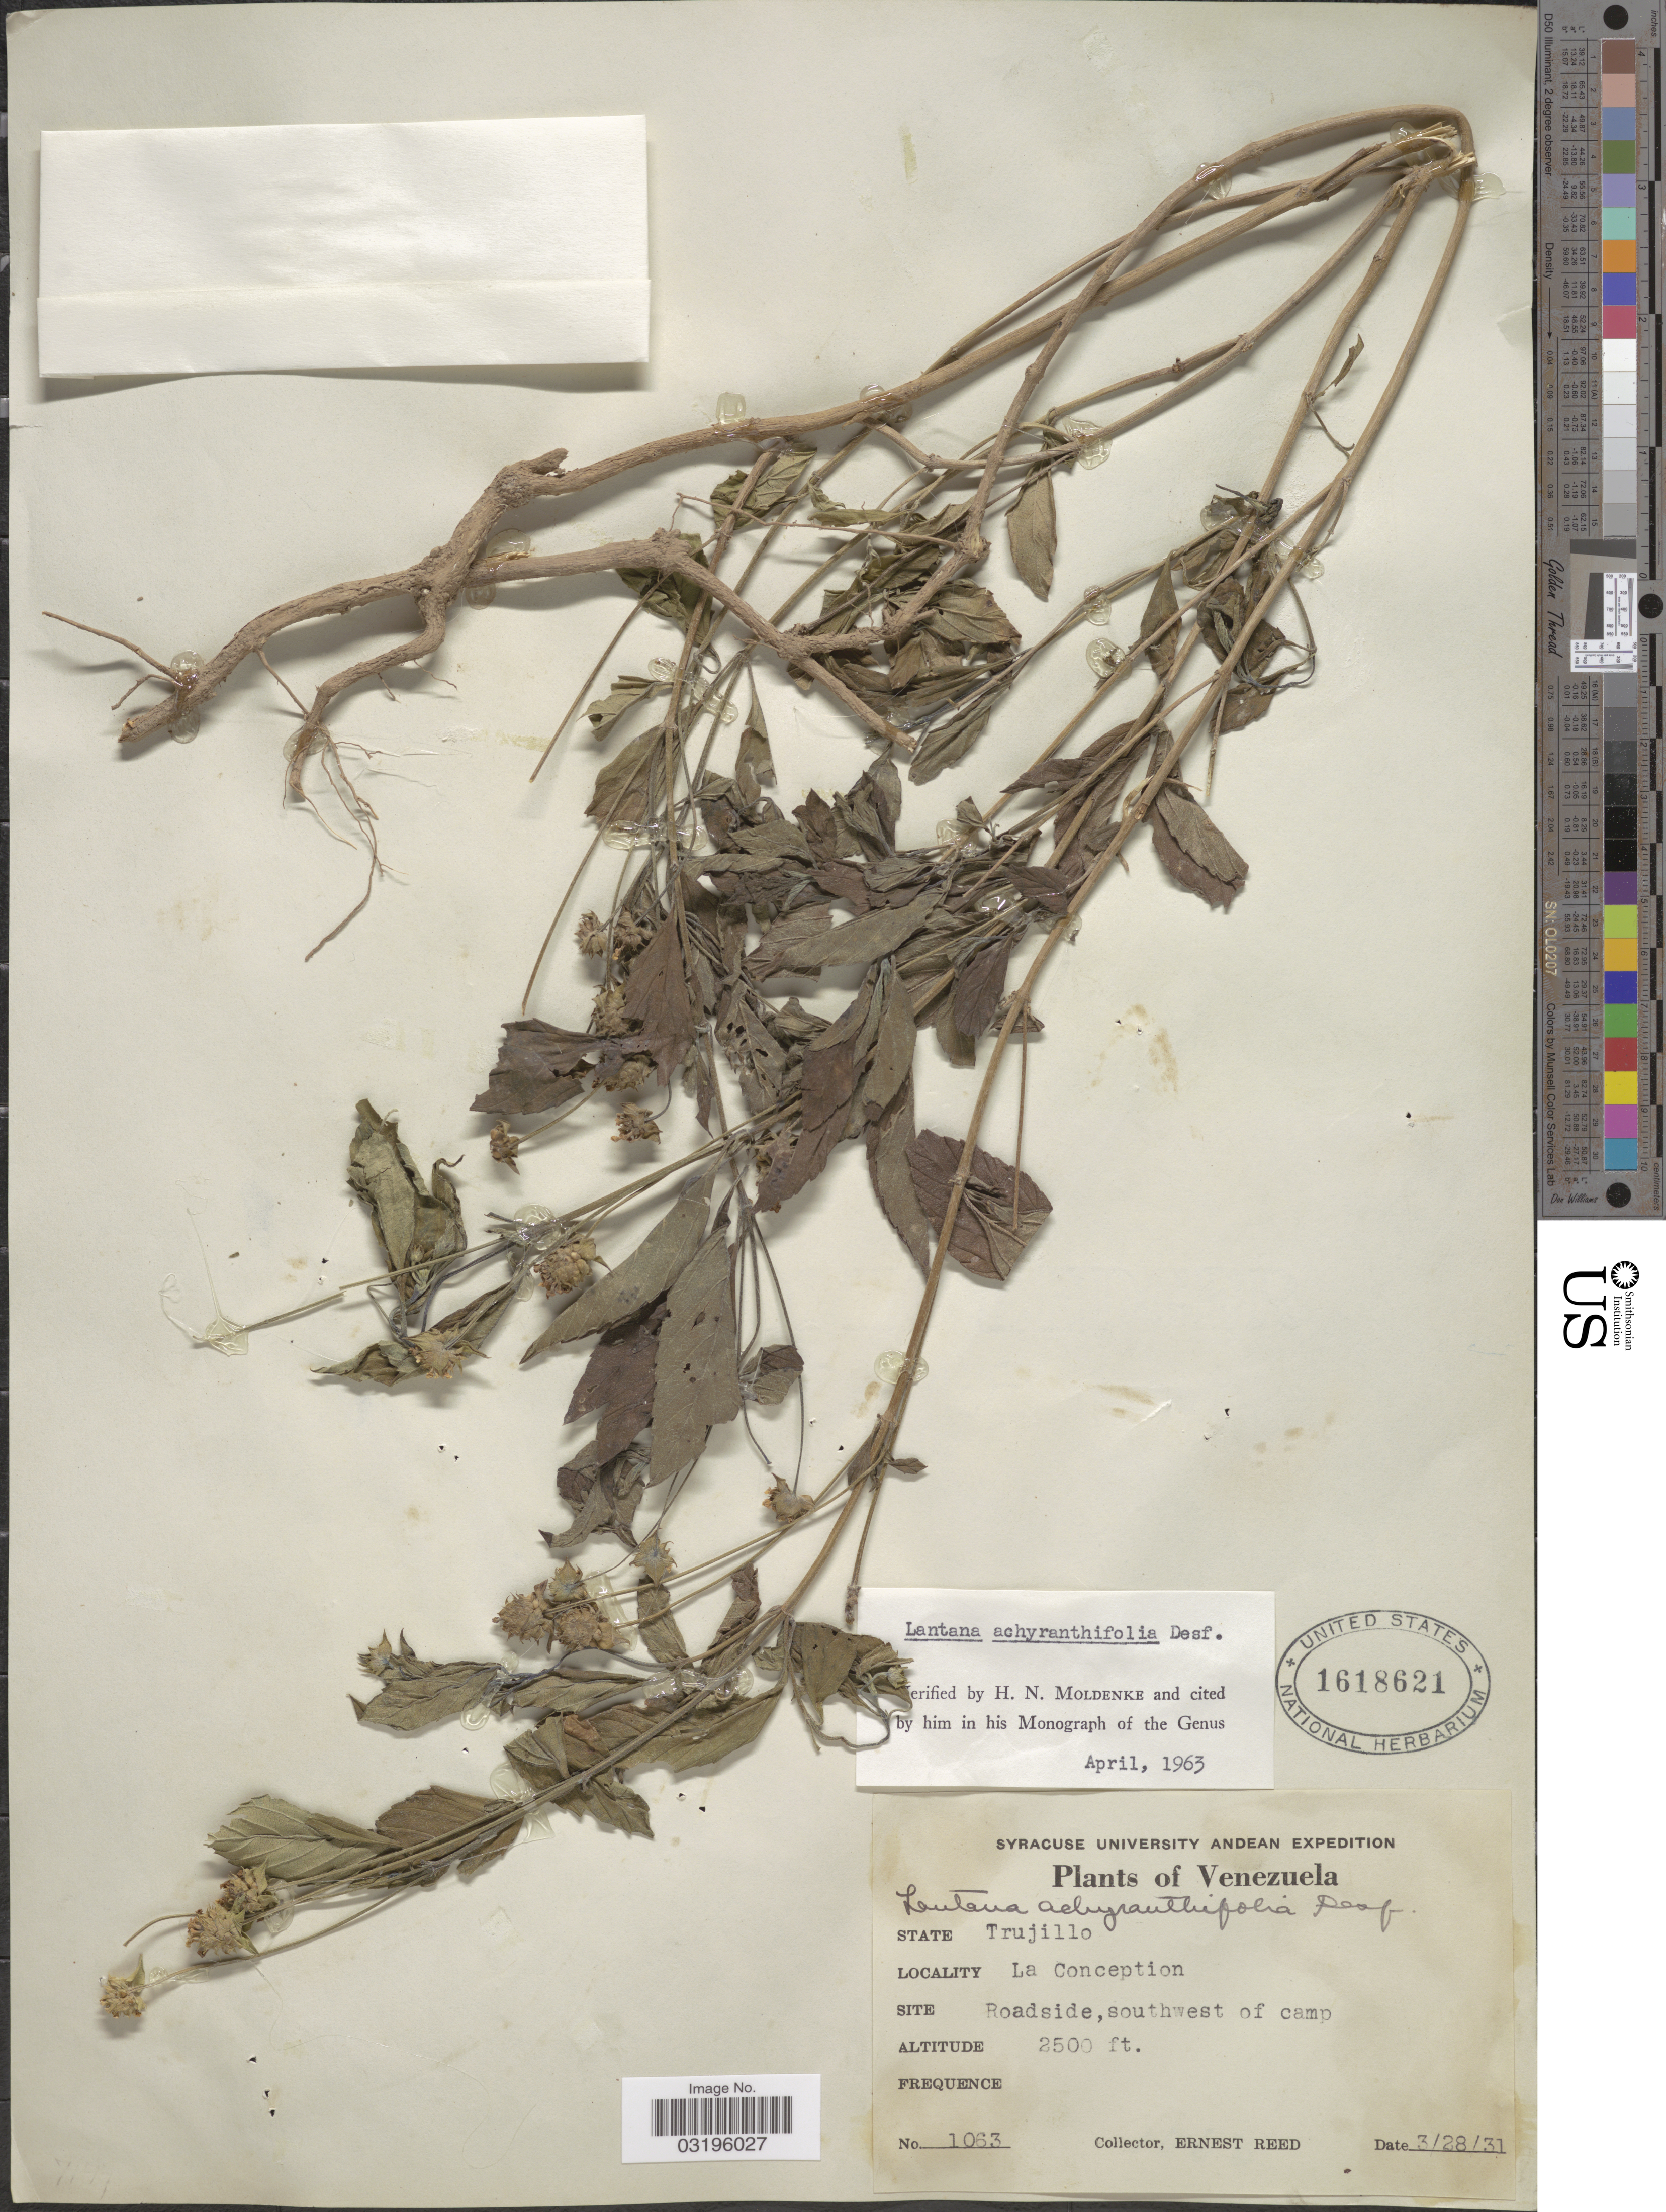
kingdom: Plantae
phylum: Tracheophyta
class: Magnoliopsida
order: Lamiales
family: Verbenaceae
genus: Lantana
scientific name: Lantana achyranthifolia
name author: Desf.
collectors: E. Reed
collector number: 1063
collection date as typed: Transcribed d/m/y: 28/3/31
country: Venezuela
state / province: Trujillo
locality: La Conception. Site Roadside, southwest of camp.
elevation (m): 762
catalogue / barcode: US 1618621